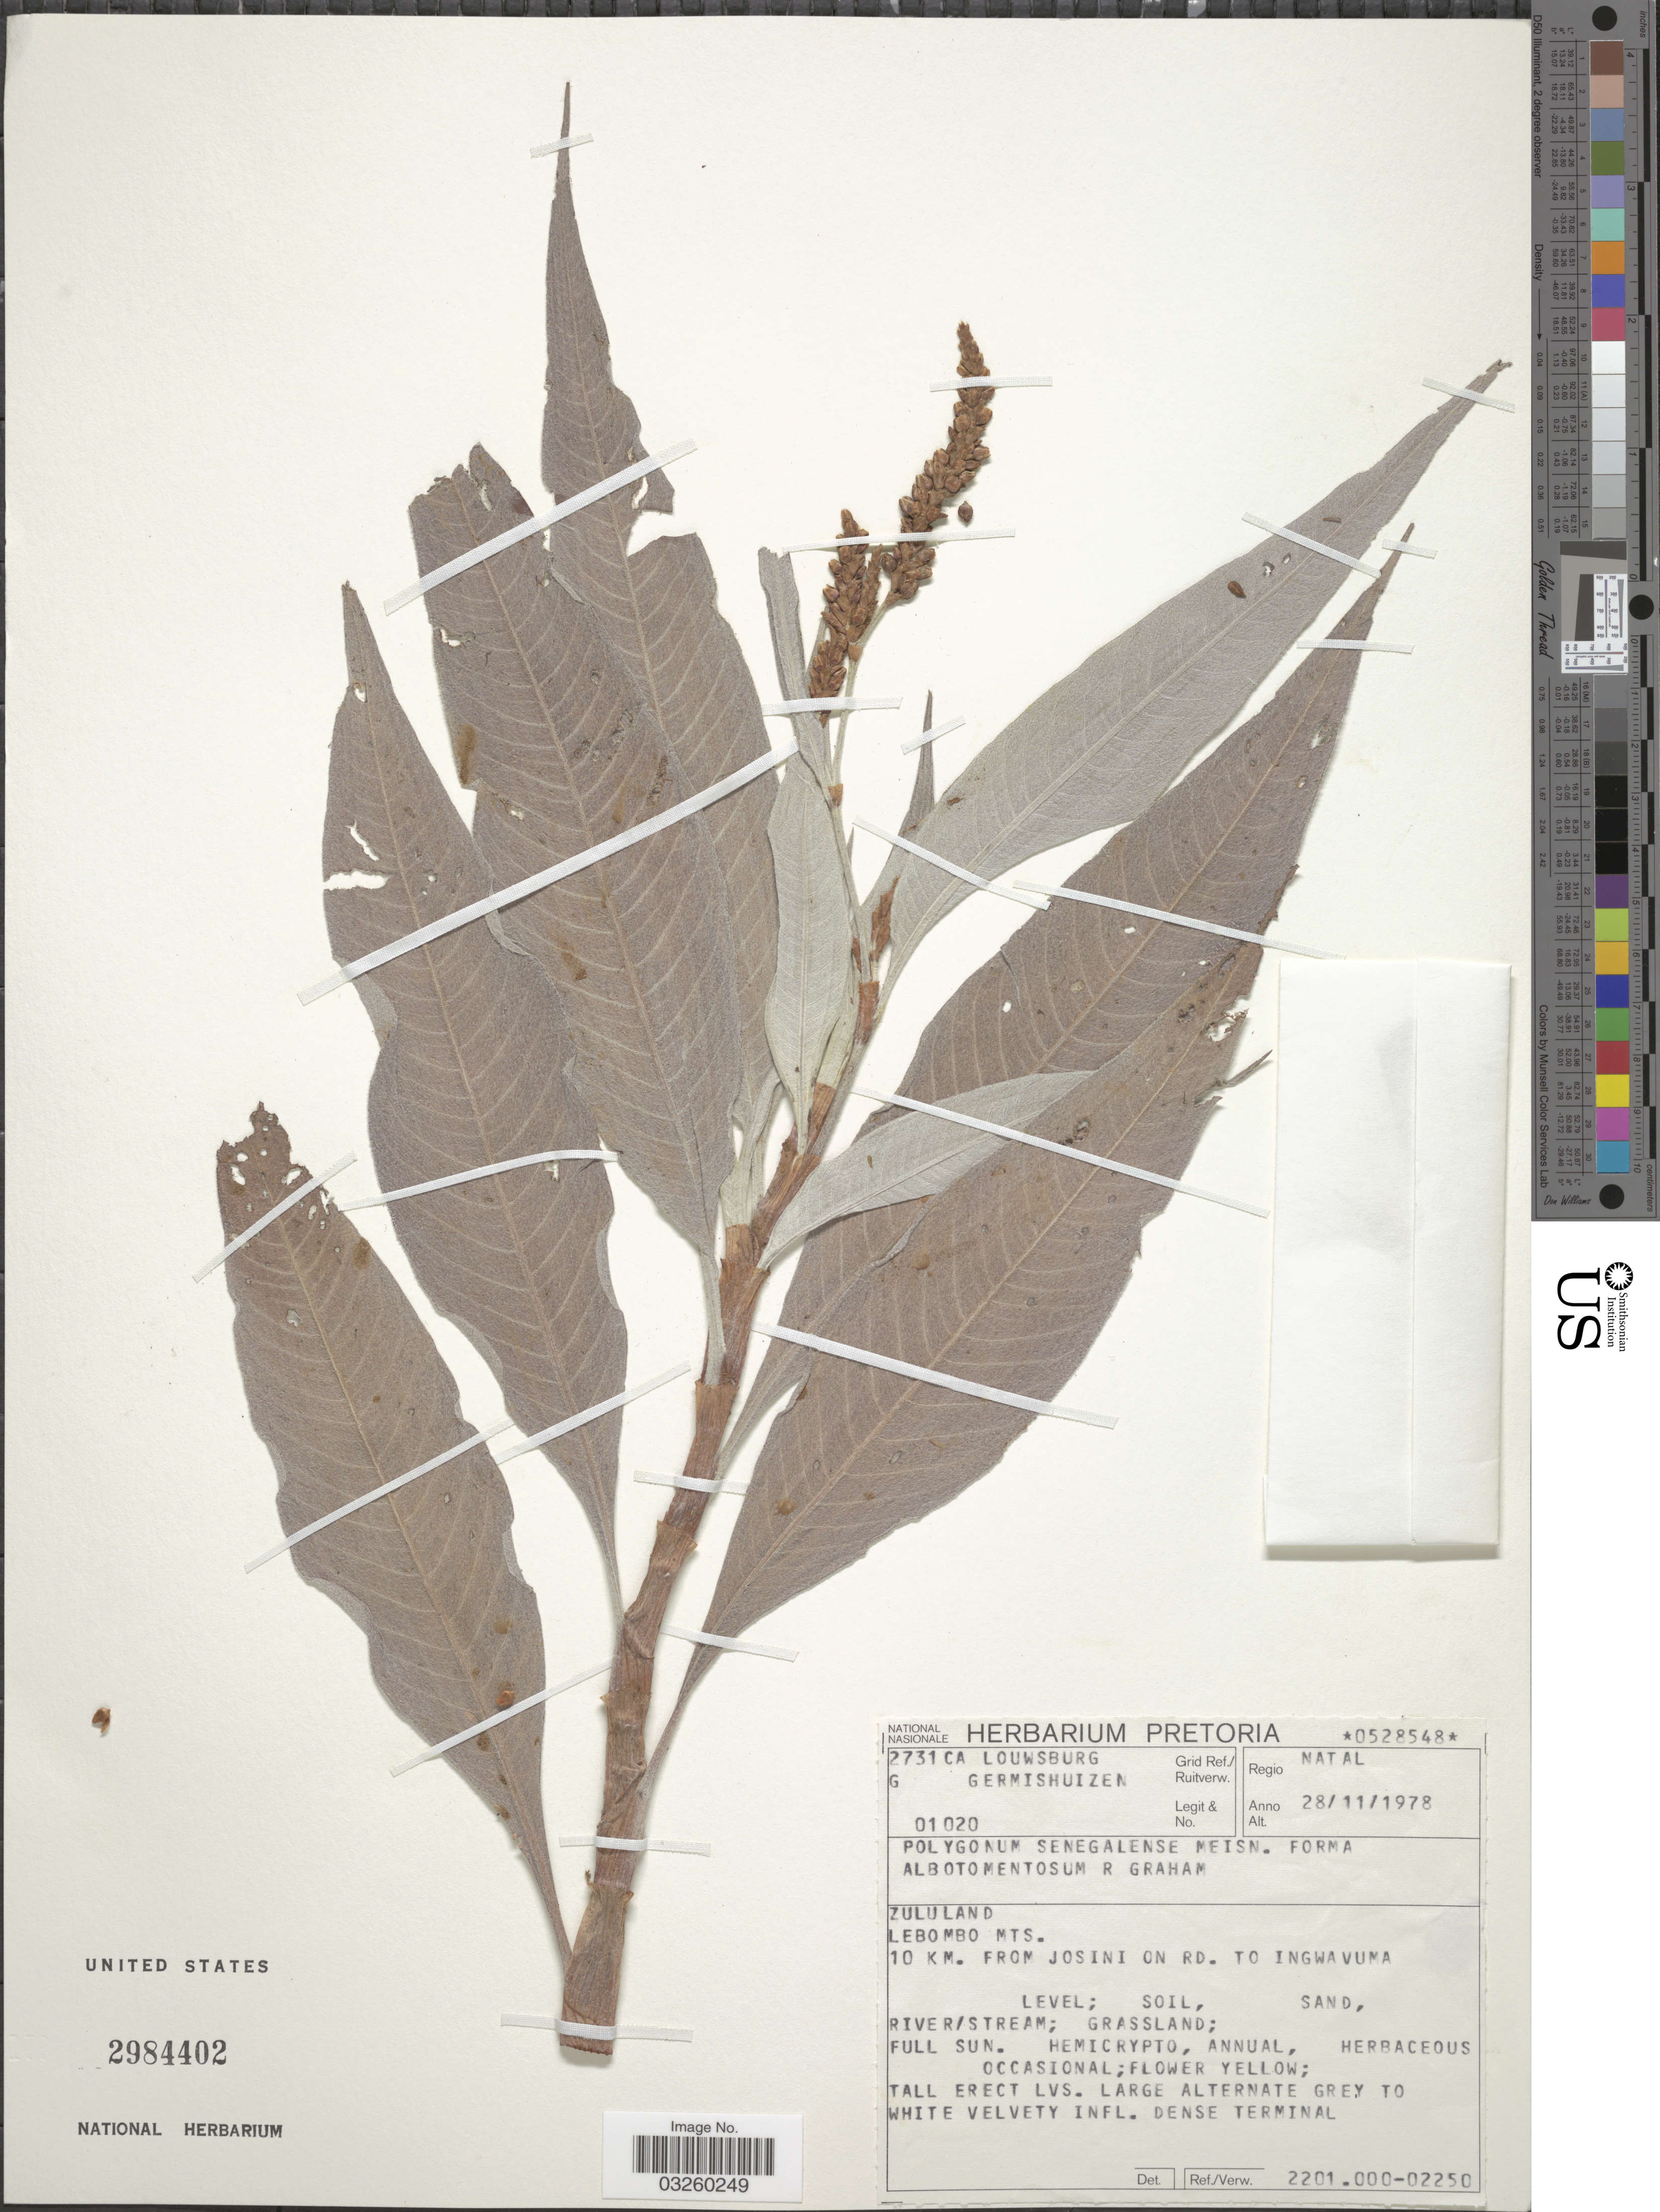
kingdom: Plantae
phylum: Tracheophyta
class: Magnoliopsida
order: Caryophyllales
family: Polygonaceae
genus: Polygonum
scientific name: Polygonum senegalense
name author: Meisn.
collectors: G. Germishuizen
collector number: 01020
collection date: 1978-11-28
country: South Africa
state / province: KwaZulu-Natal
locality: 2731 CA Louwsburg Grid Ref./ Ruitverw. Regio Natal. Zululand. Lebombo Mts. 10 km. from Josini on Rd. to Ingwavuma.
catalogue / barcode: US 2984402